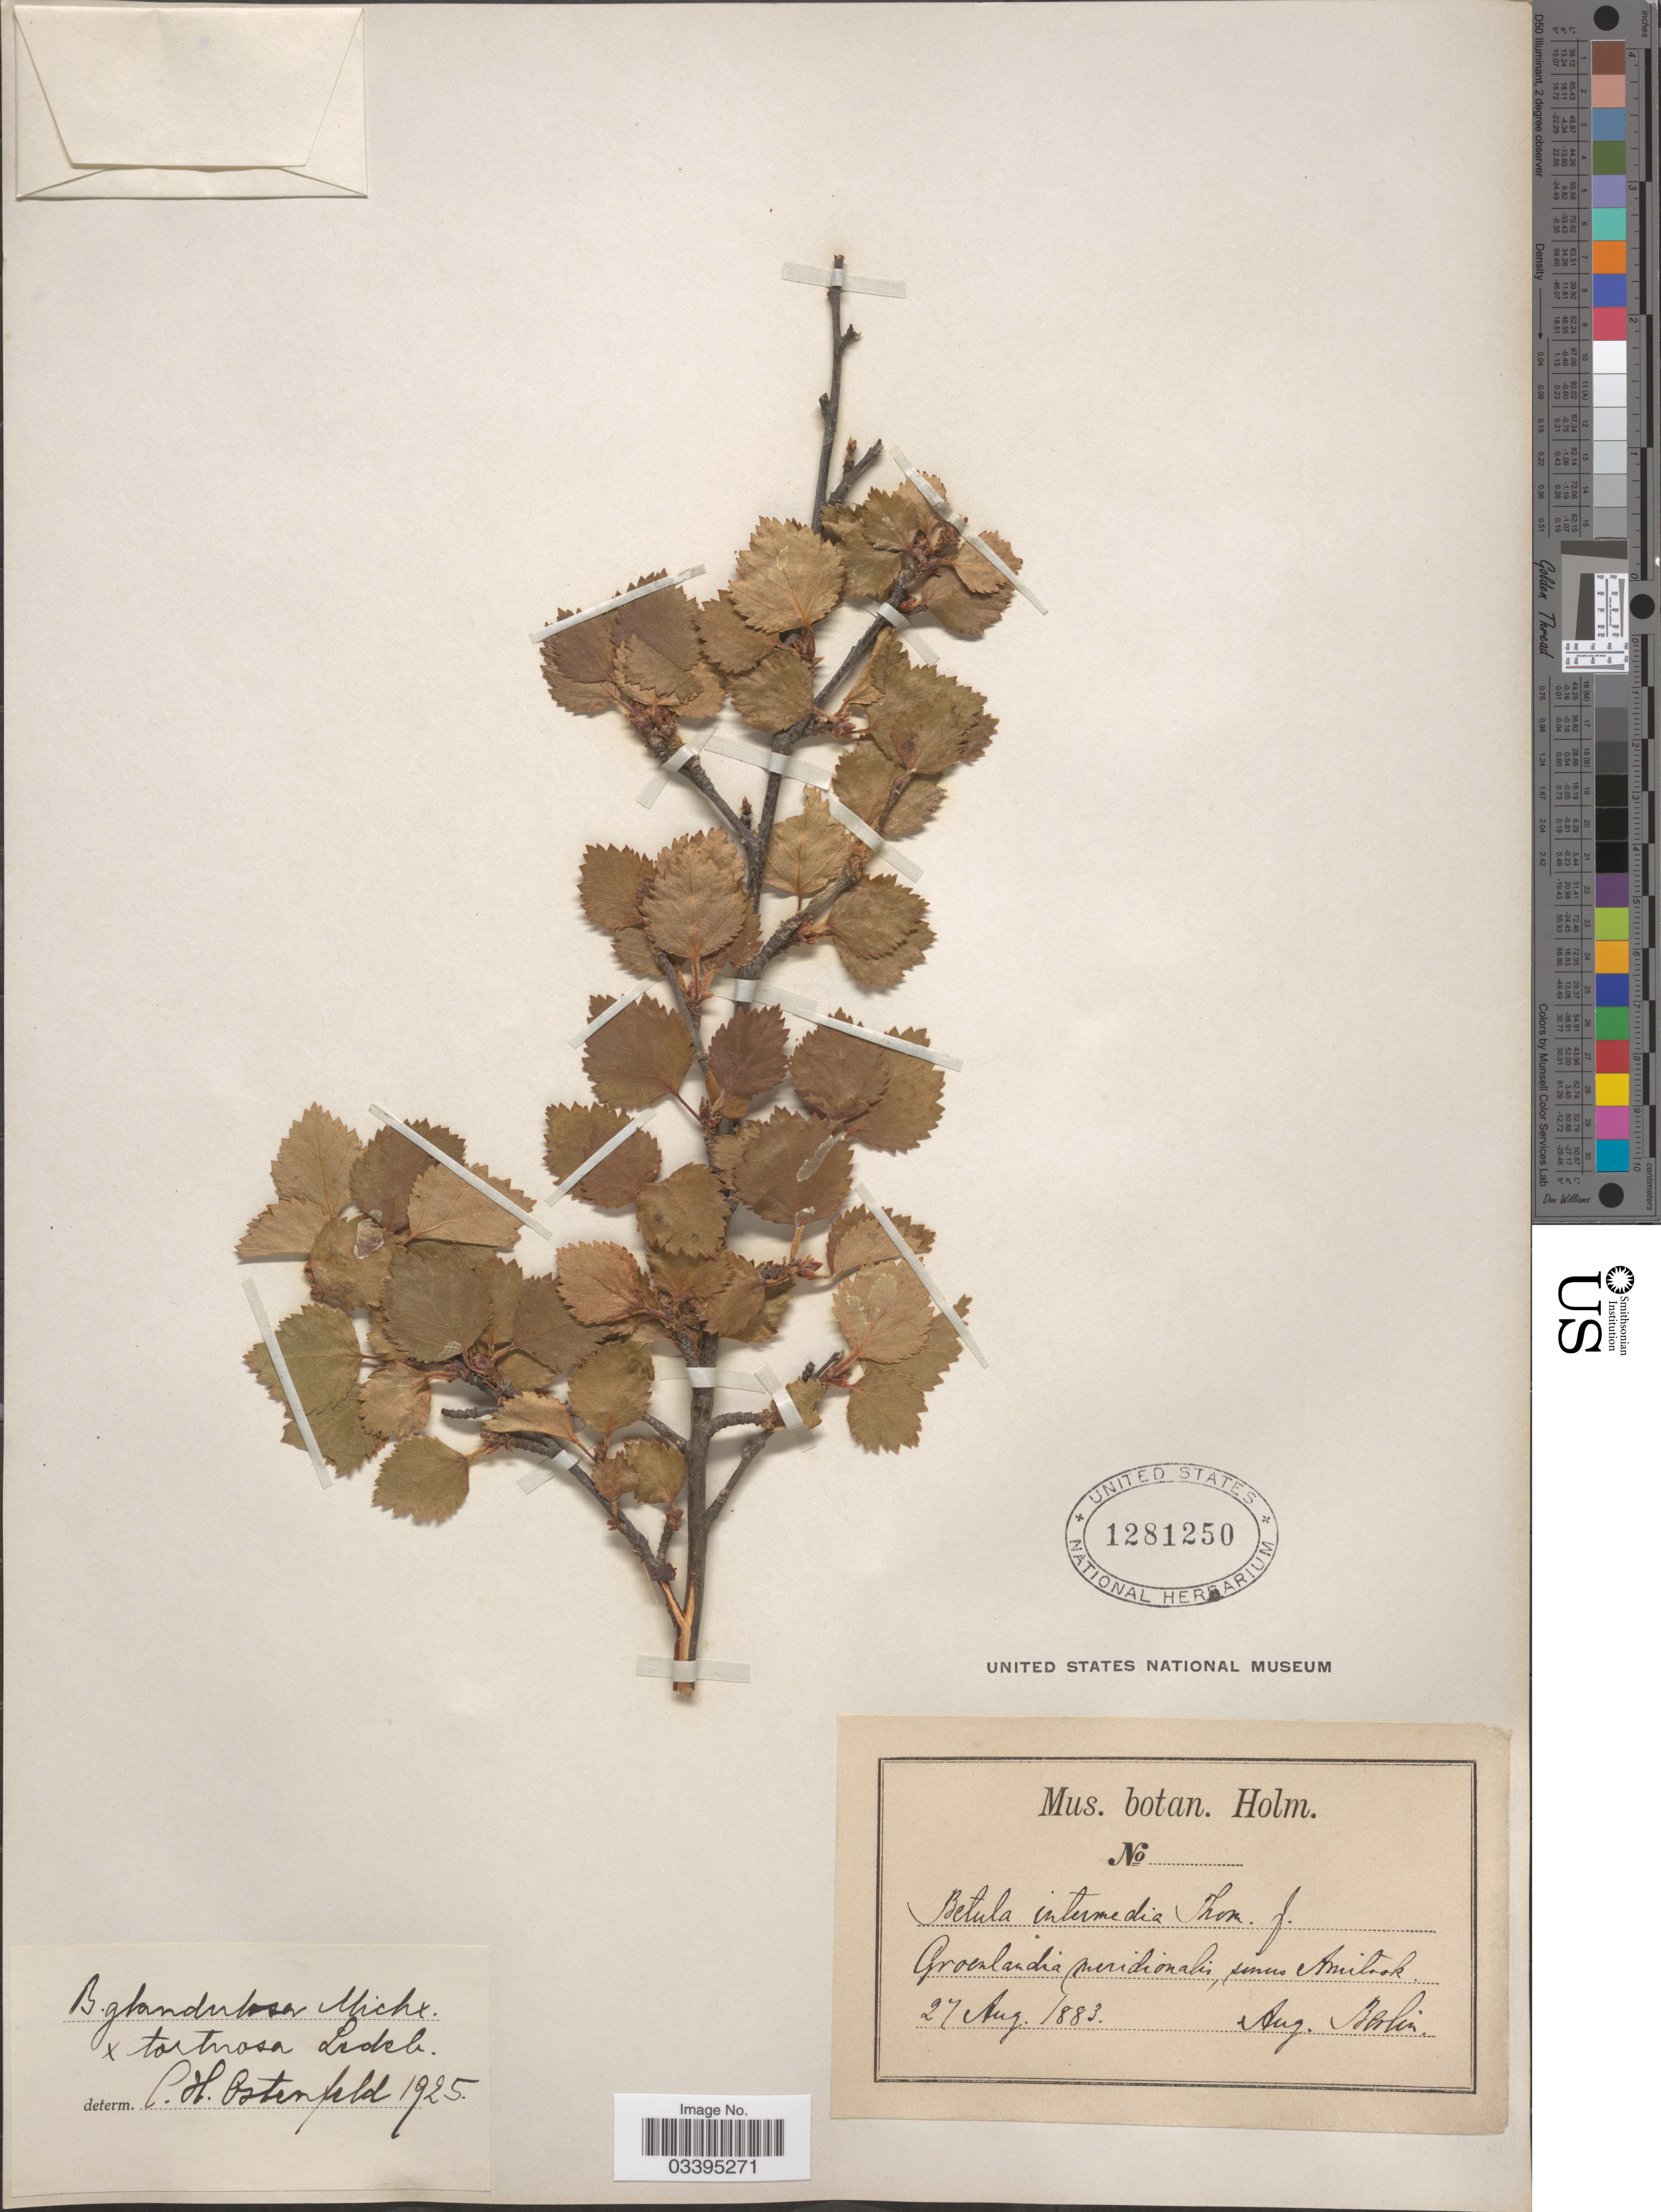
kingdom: Plantae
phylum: Tracheophyta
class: Magnoliopsida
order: Fagales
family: Betulaceae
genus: Betula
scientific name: Betula glandulosa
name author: Michx.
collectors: A. Berlin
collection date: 1883-08-27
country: Greenland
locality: Groenlandia meridionalis, sinus Amitook.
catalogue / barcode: US 1281250